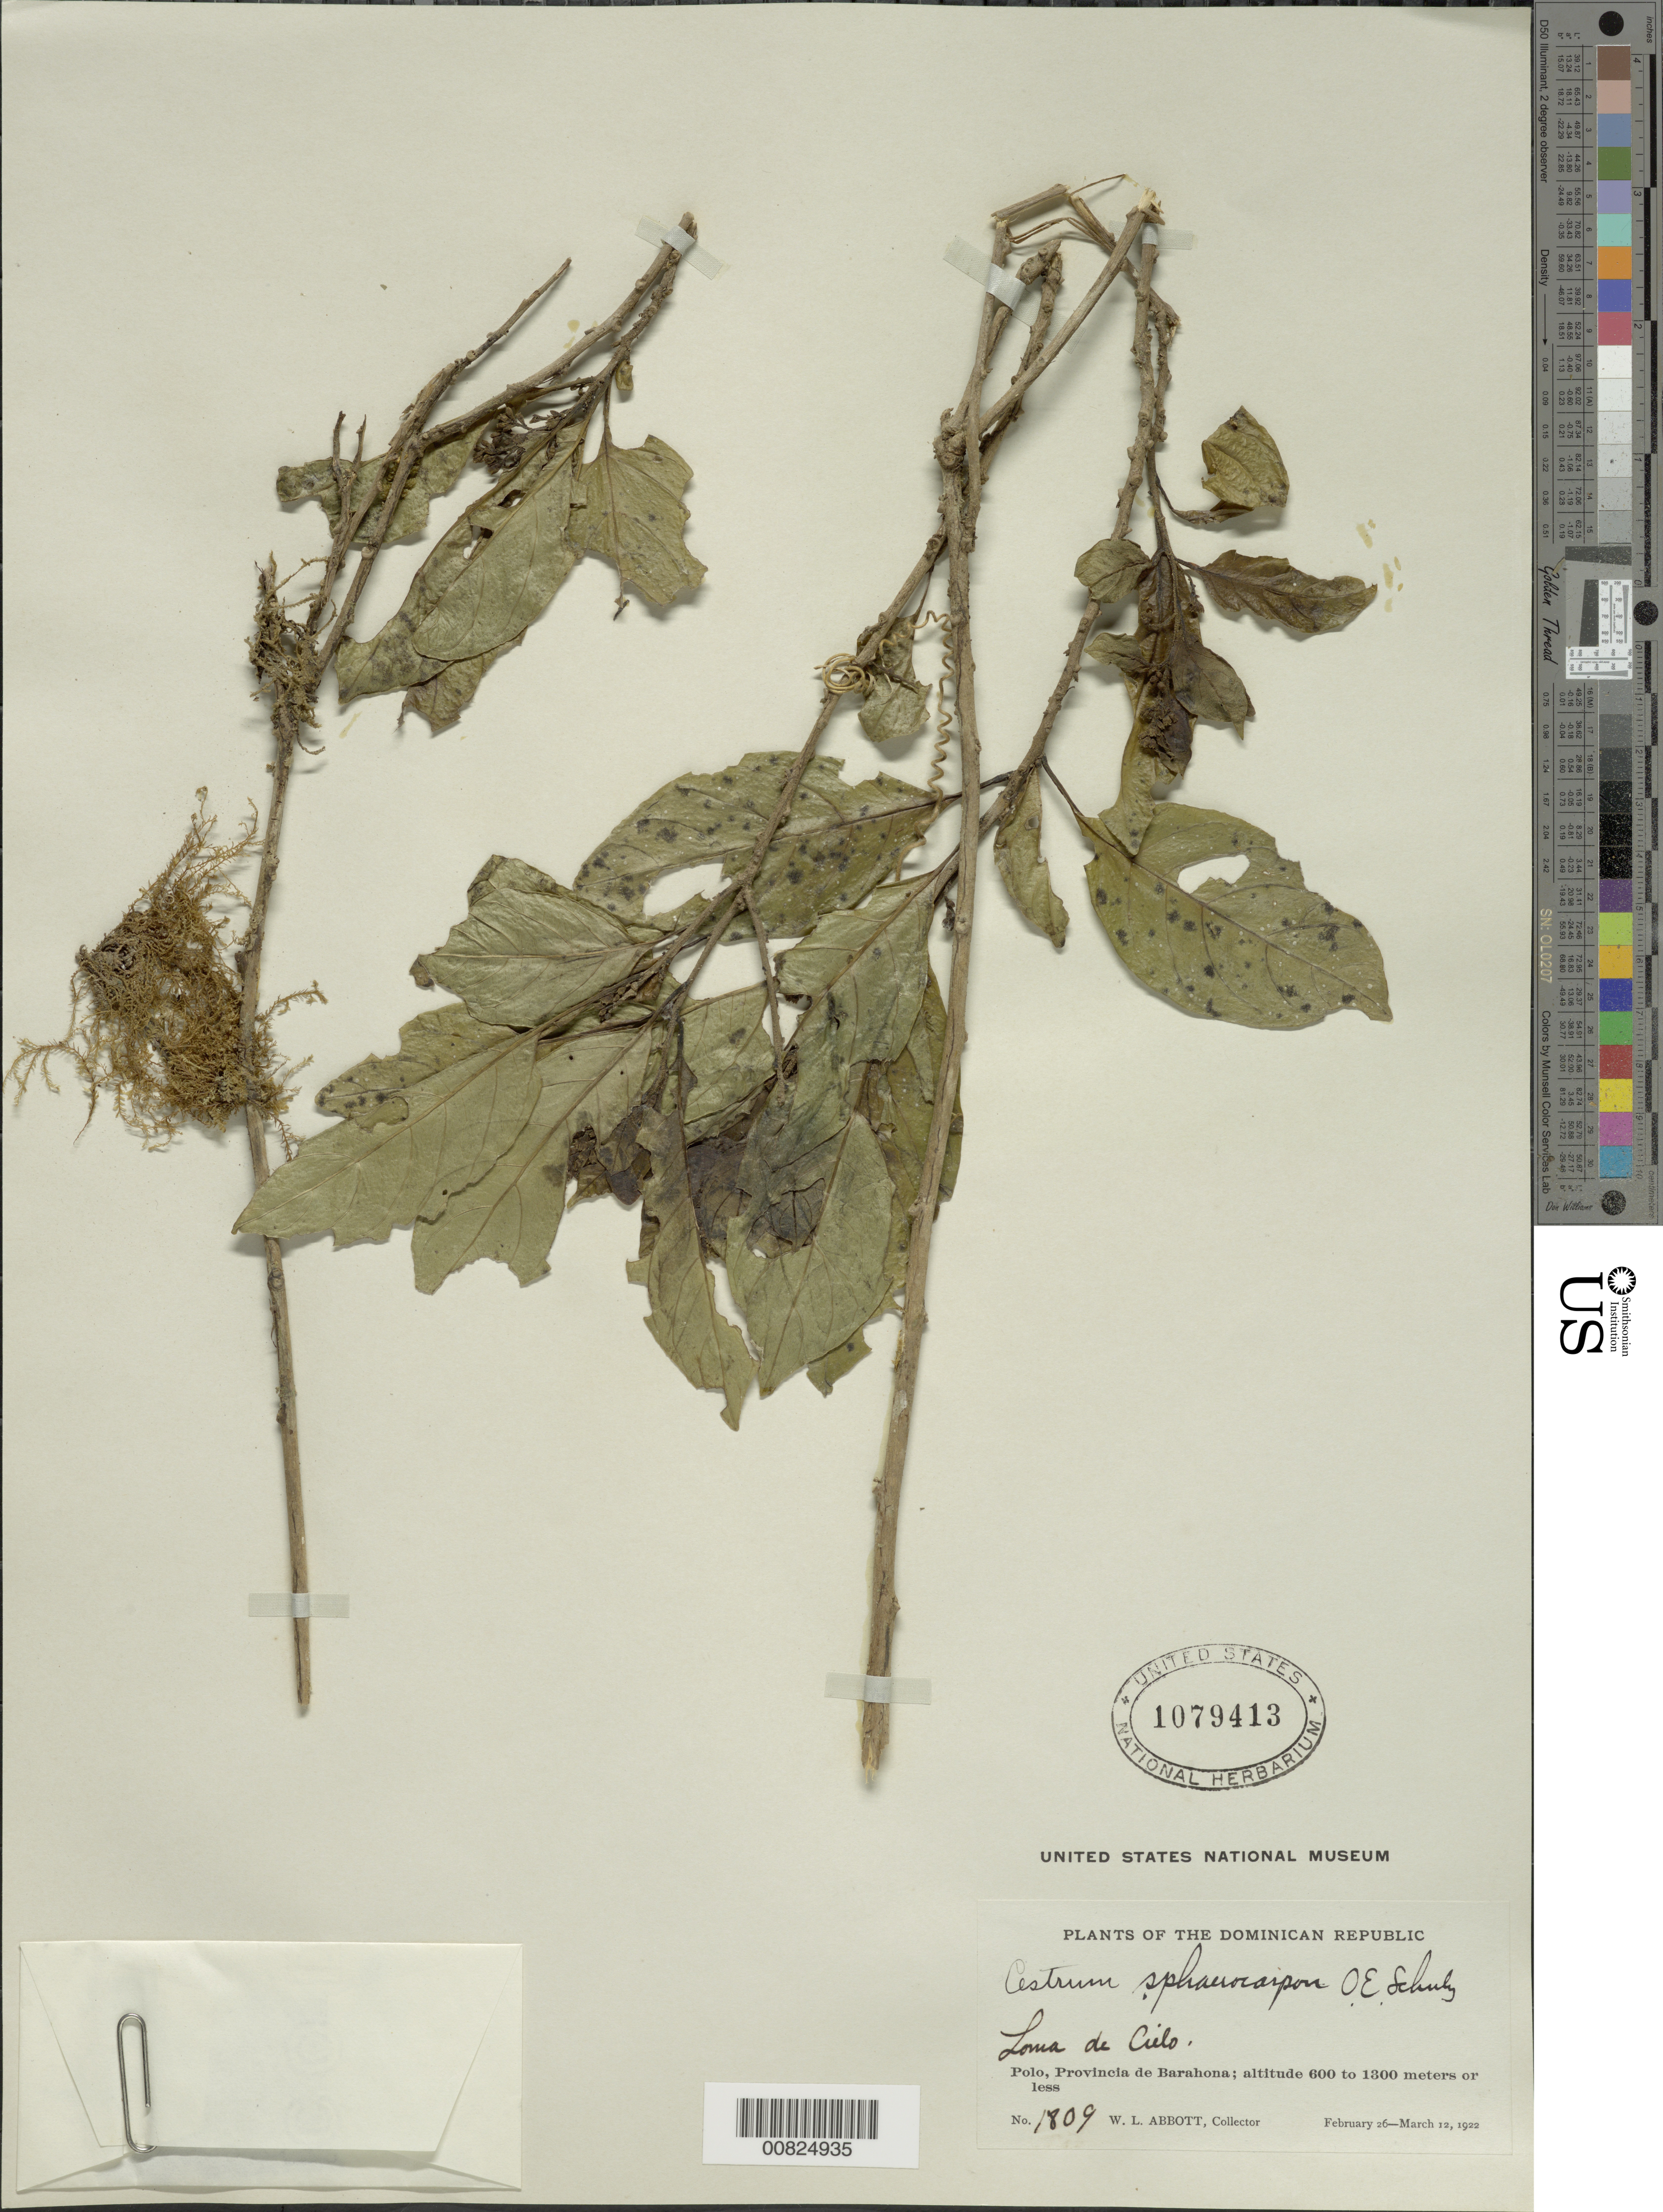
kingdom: Plantae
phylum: Tracheophyta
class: Magnoliopsida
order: Solanales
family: Solanaceae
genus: Cestrum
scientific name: Cestrum sphaerocarpum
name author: O.E. Schulz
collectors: W. L. Abbott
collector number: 1809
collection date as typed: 26 Feb 1922 to 12 Mar 1922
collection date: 1922-02-26/1922-03-12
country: Dominican Republic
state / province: Barahona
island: Hispaniola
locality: Polo, Loma de Cielo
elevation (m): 600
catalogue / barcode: US 1079413